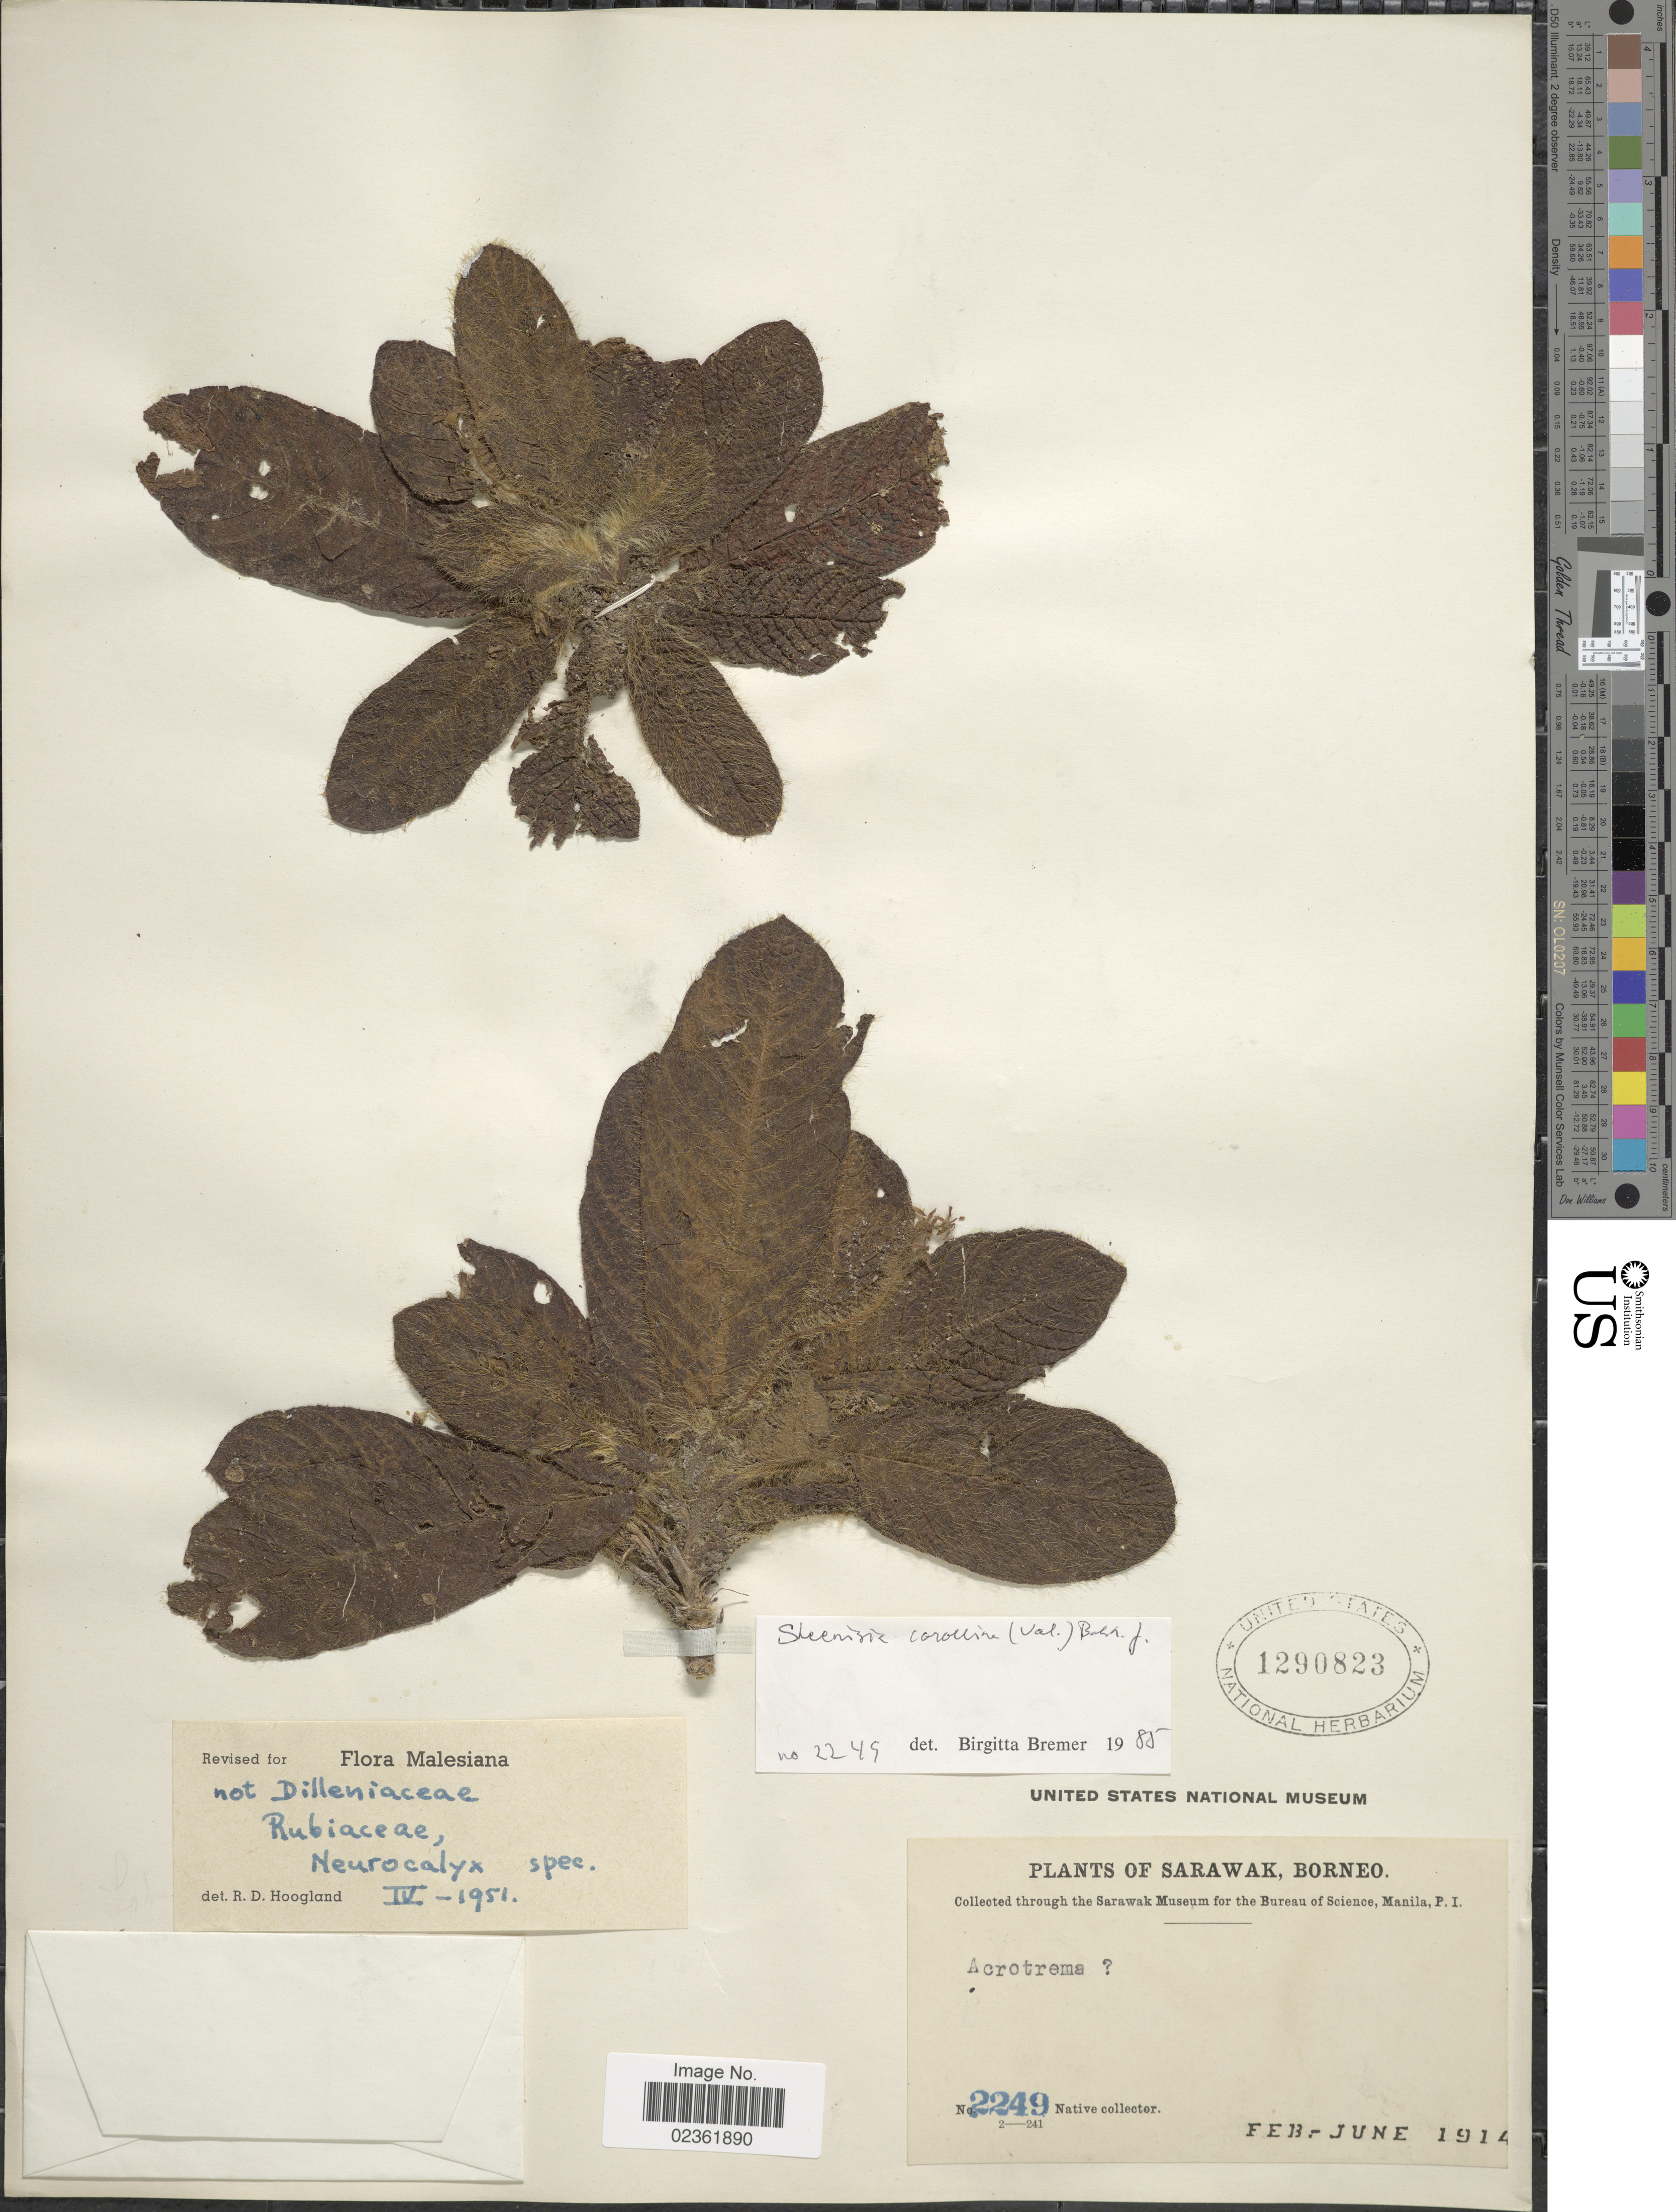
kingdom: Plantae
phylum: Tracheophyta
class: Magnoliopsida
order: Gentianales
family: Rubiaceae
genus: Steenisia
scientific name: Steenisia corollina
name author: (Valeton) Bakh. f.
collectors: Native collector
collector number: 2249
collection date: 1914-02/1914-06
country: Malaysia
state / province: Sarawak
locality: Borneo.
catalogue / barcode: US 1290823